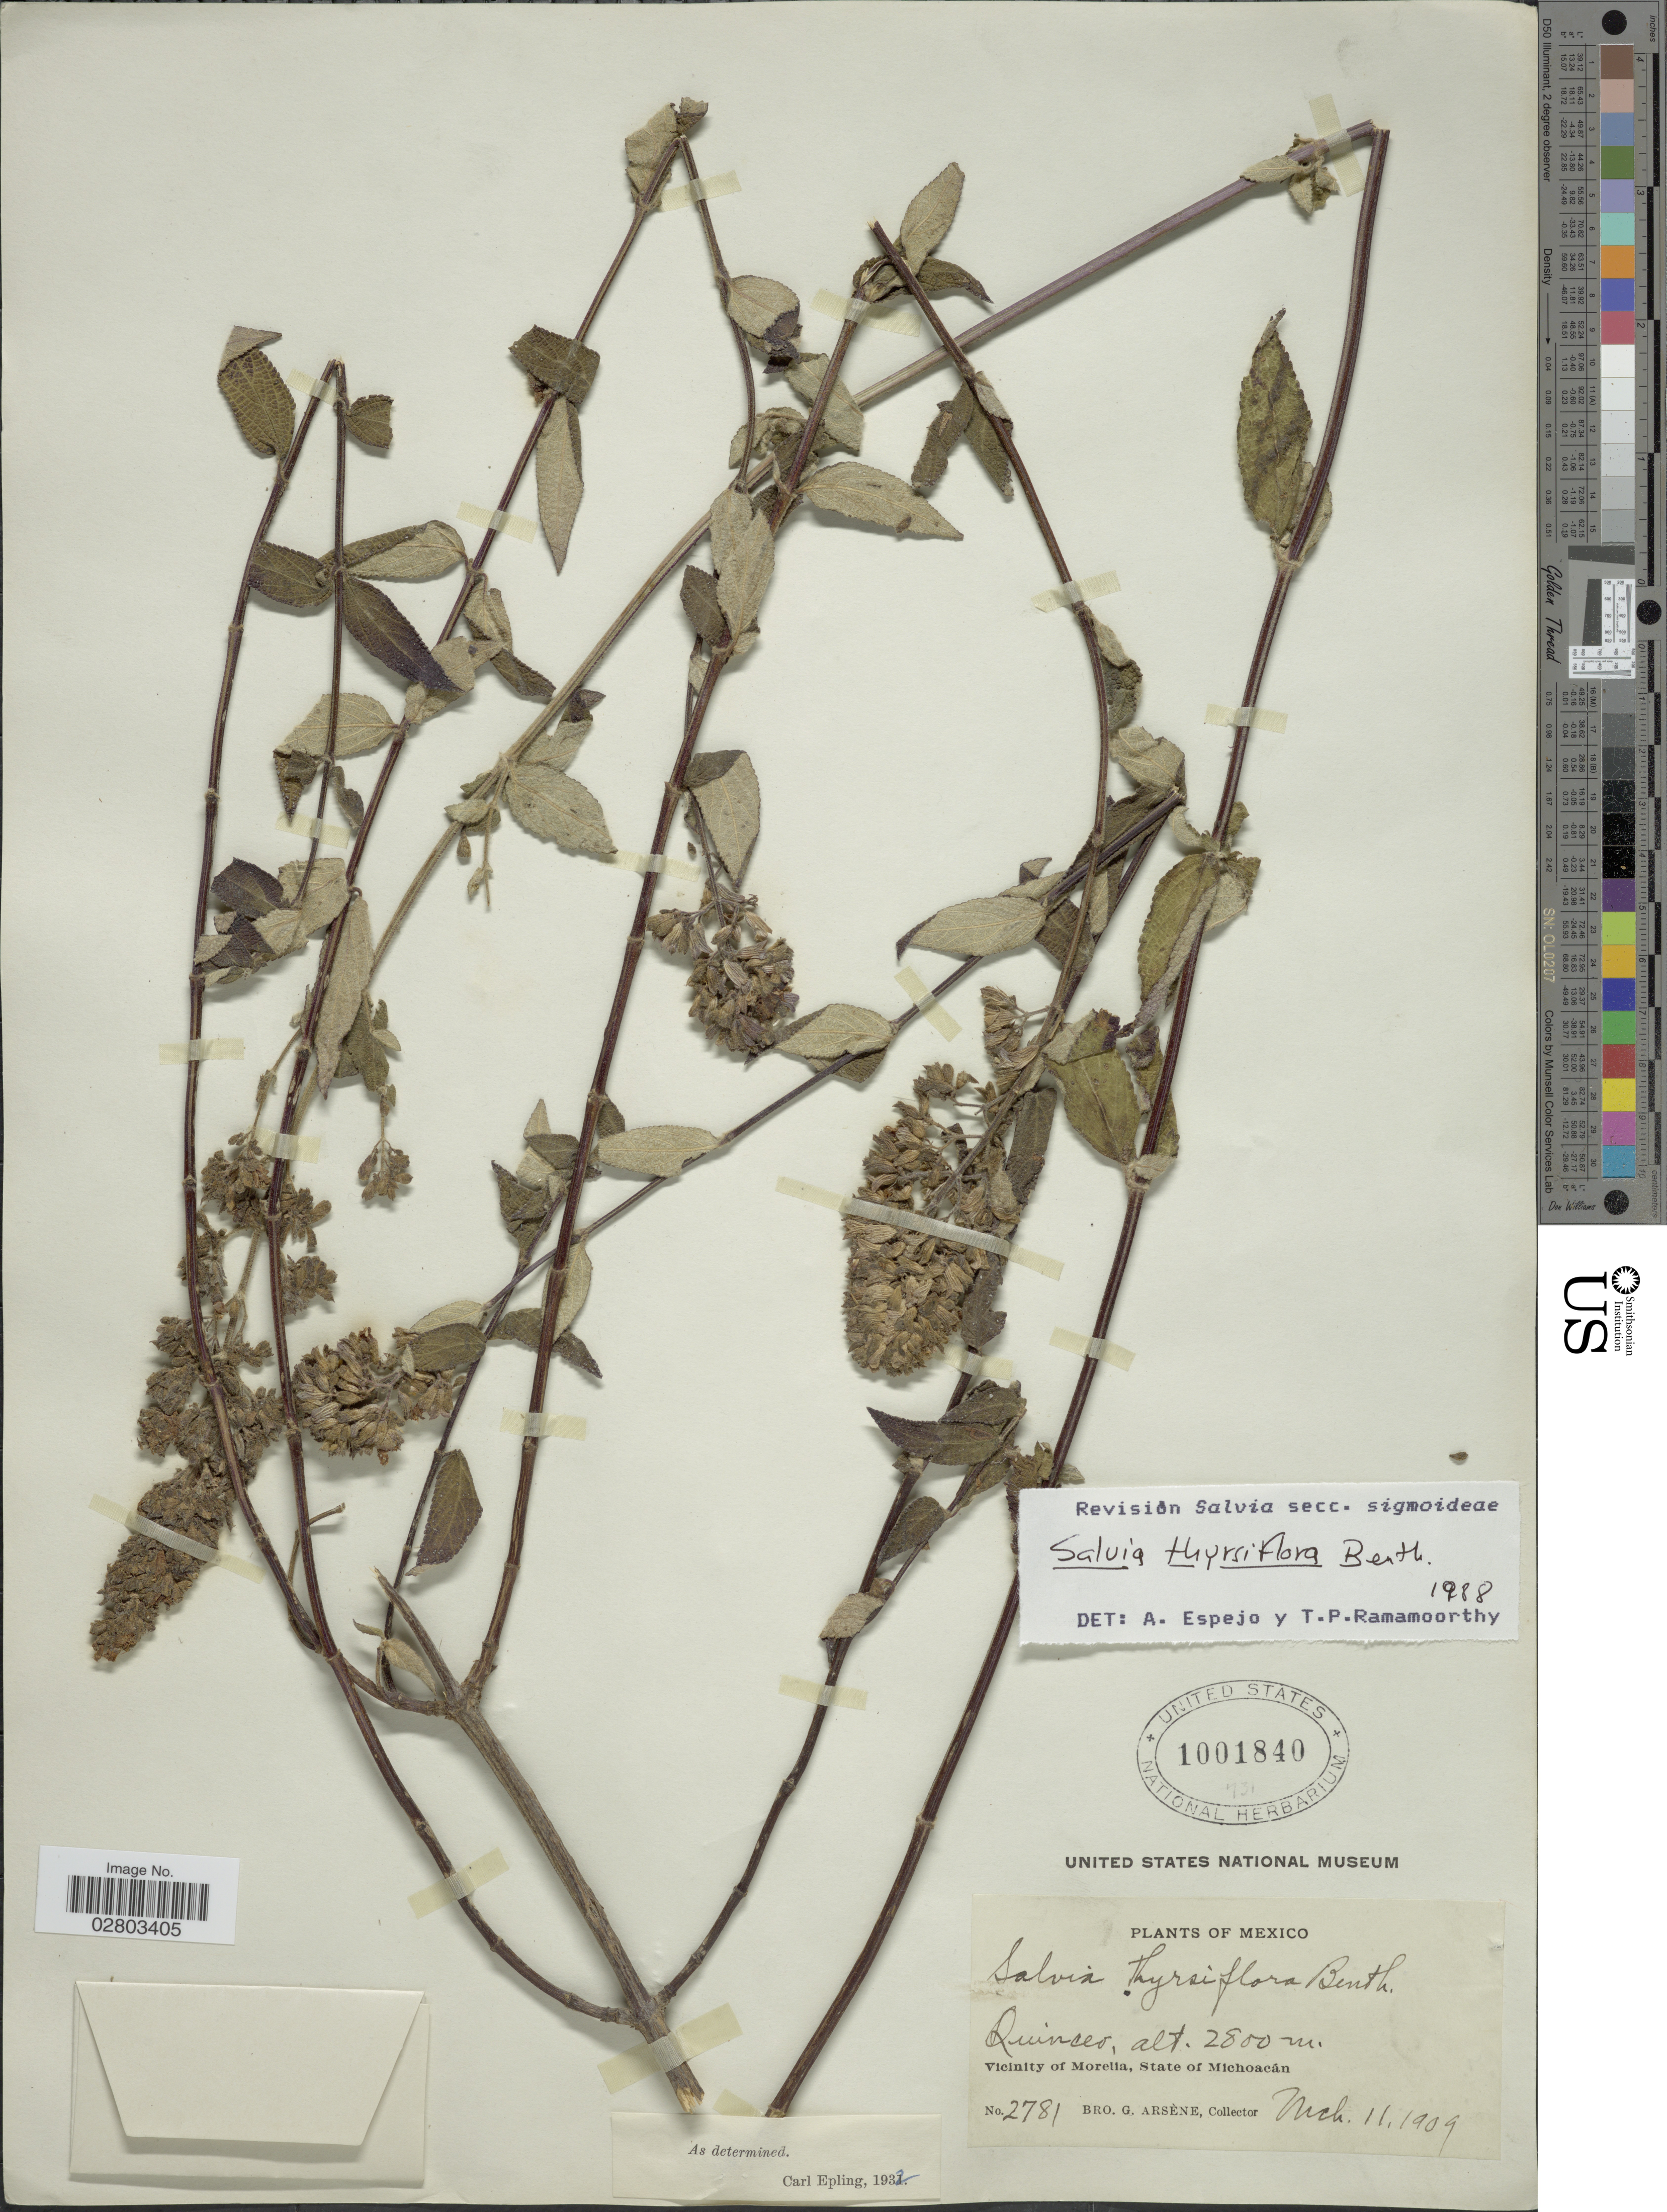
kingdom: Plantae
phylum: Tracheophyta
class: Magnoliopsida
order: Lamiales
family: Lamiaceae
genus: Salvia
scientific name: Salvia thyrsiflora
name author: Benth.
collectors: Bro. G. Arsène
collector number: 2781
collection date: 1909-03-11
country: Mexico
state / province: Michoacán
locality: Quinceo, Vicinity of Morelia.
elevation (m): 2800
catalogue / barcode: US 1001840